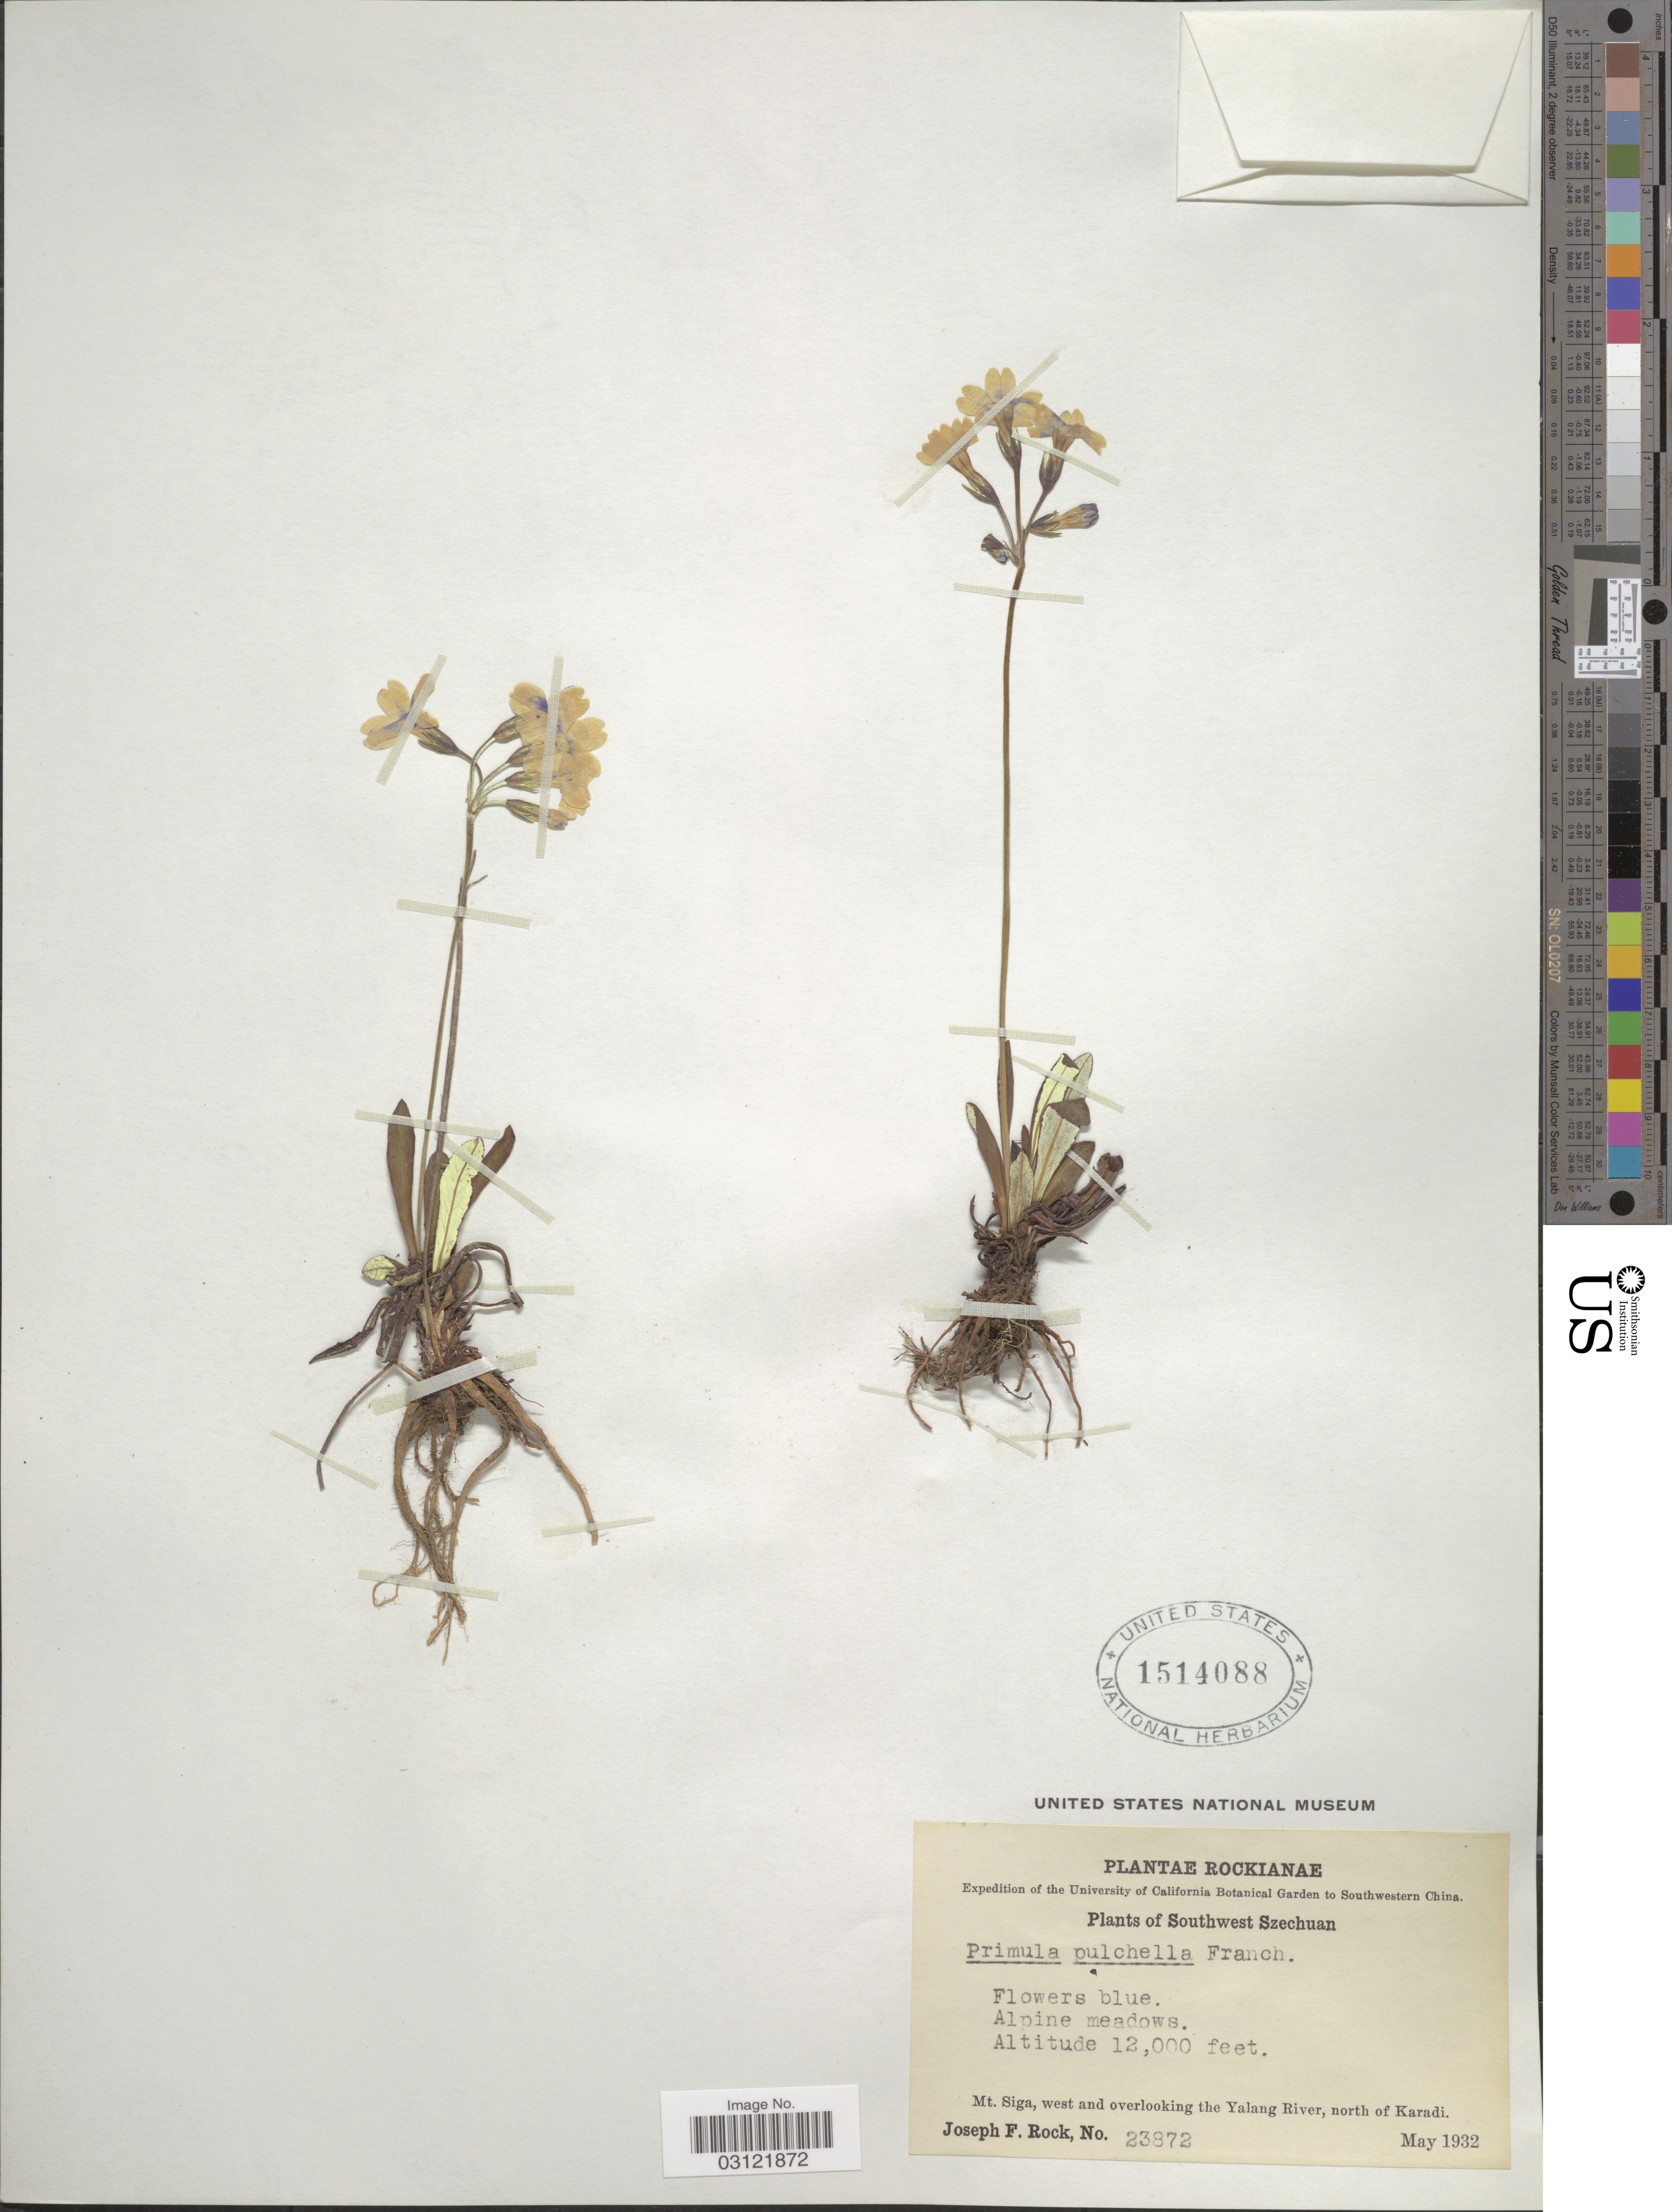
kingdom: Plantae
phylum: Tracheophyta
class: Magnoliopsida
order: Ericales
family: Primulaceae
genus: Primula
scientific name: Primula pulchella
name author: Franch.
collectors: J. F. Rock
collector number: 23872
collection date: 1932-05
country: China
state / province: Sichuan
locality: Southwestern China. Southwest Szechuan. Alpine meadows. Mt. Siga, west and overlooking the Yalang River, north of Karadi.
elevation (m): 3658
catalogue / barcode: US 1514088